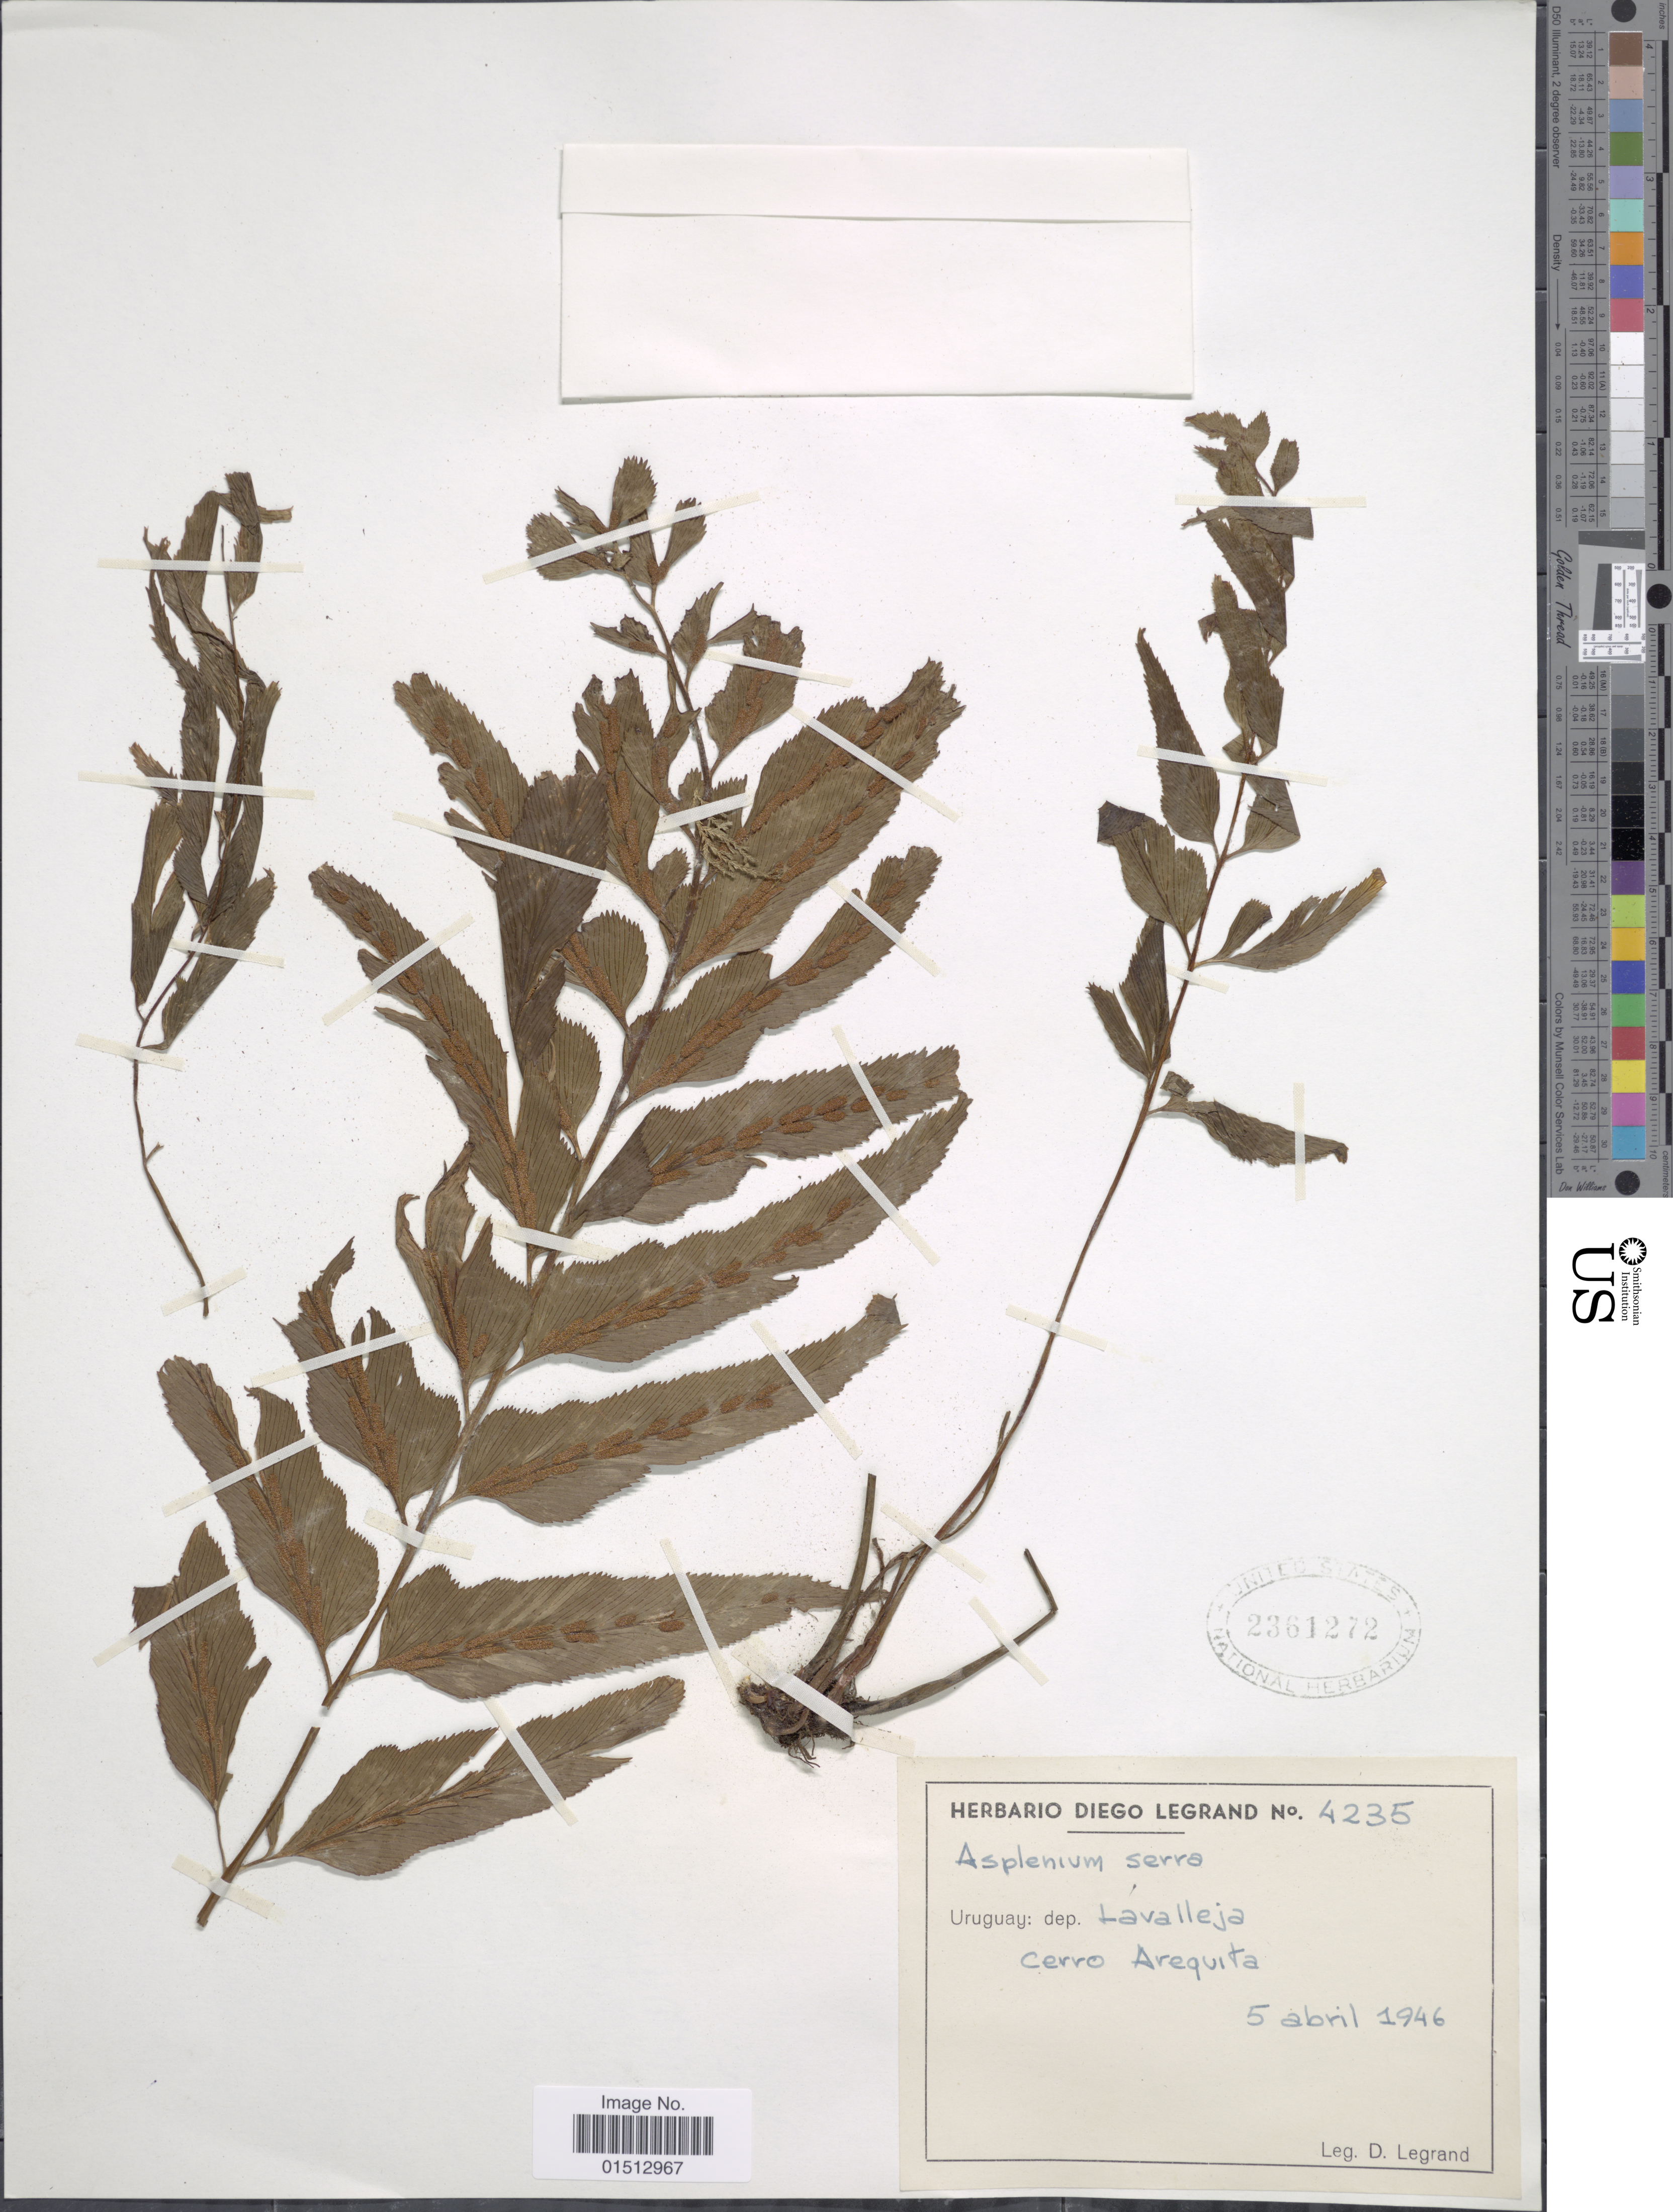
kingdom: Plantae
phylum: Tracheophyta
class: Polypodiopsida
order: Polypodiales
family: Aspleniaceae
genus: Asplenium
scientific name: Asplenium serra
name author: Langsd. & Fisch.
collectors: D. Legrand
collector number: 4235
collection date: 1946-04-05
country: Uruguay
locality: Uruguay, dep, Lavelleja Cerro Arequita.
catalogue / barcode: US 2361272